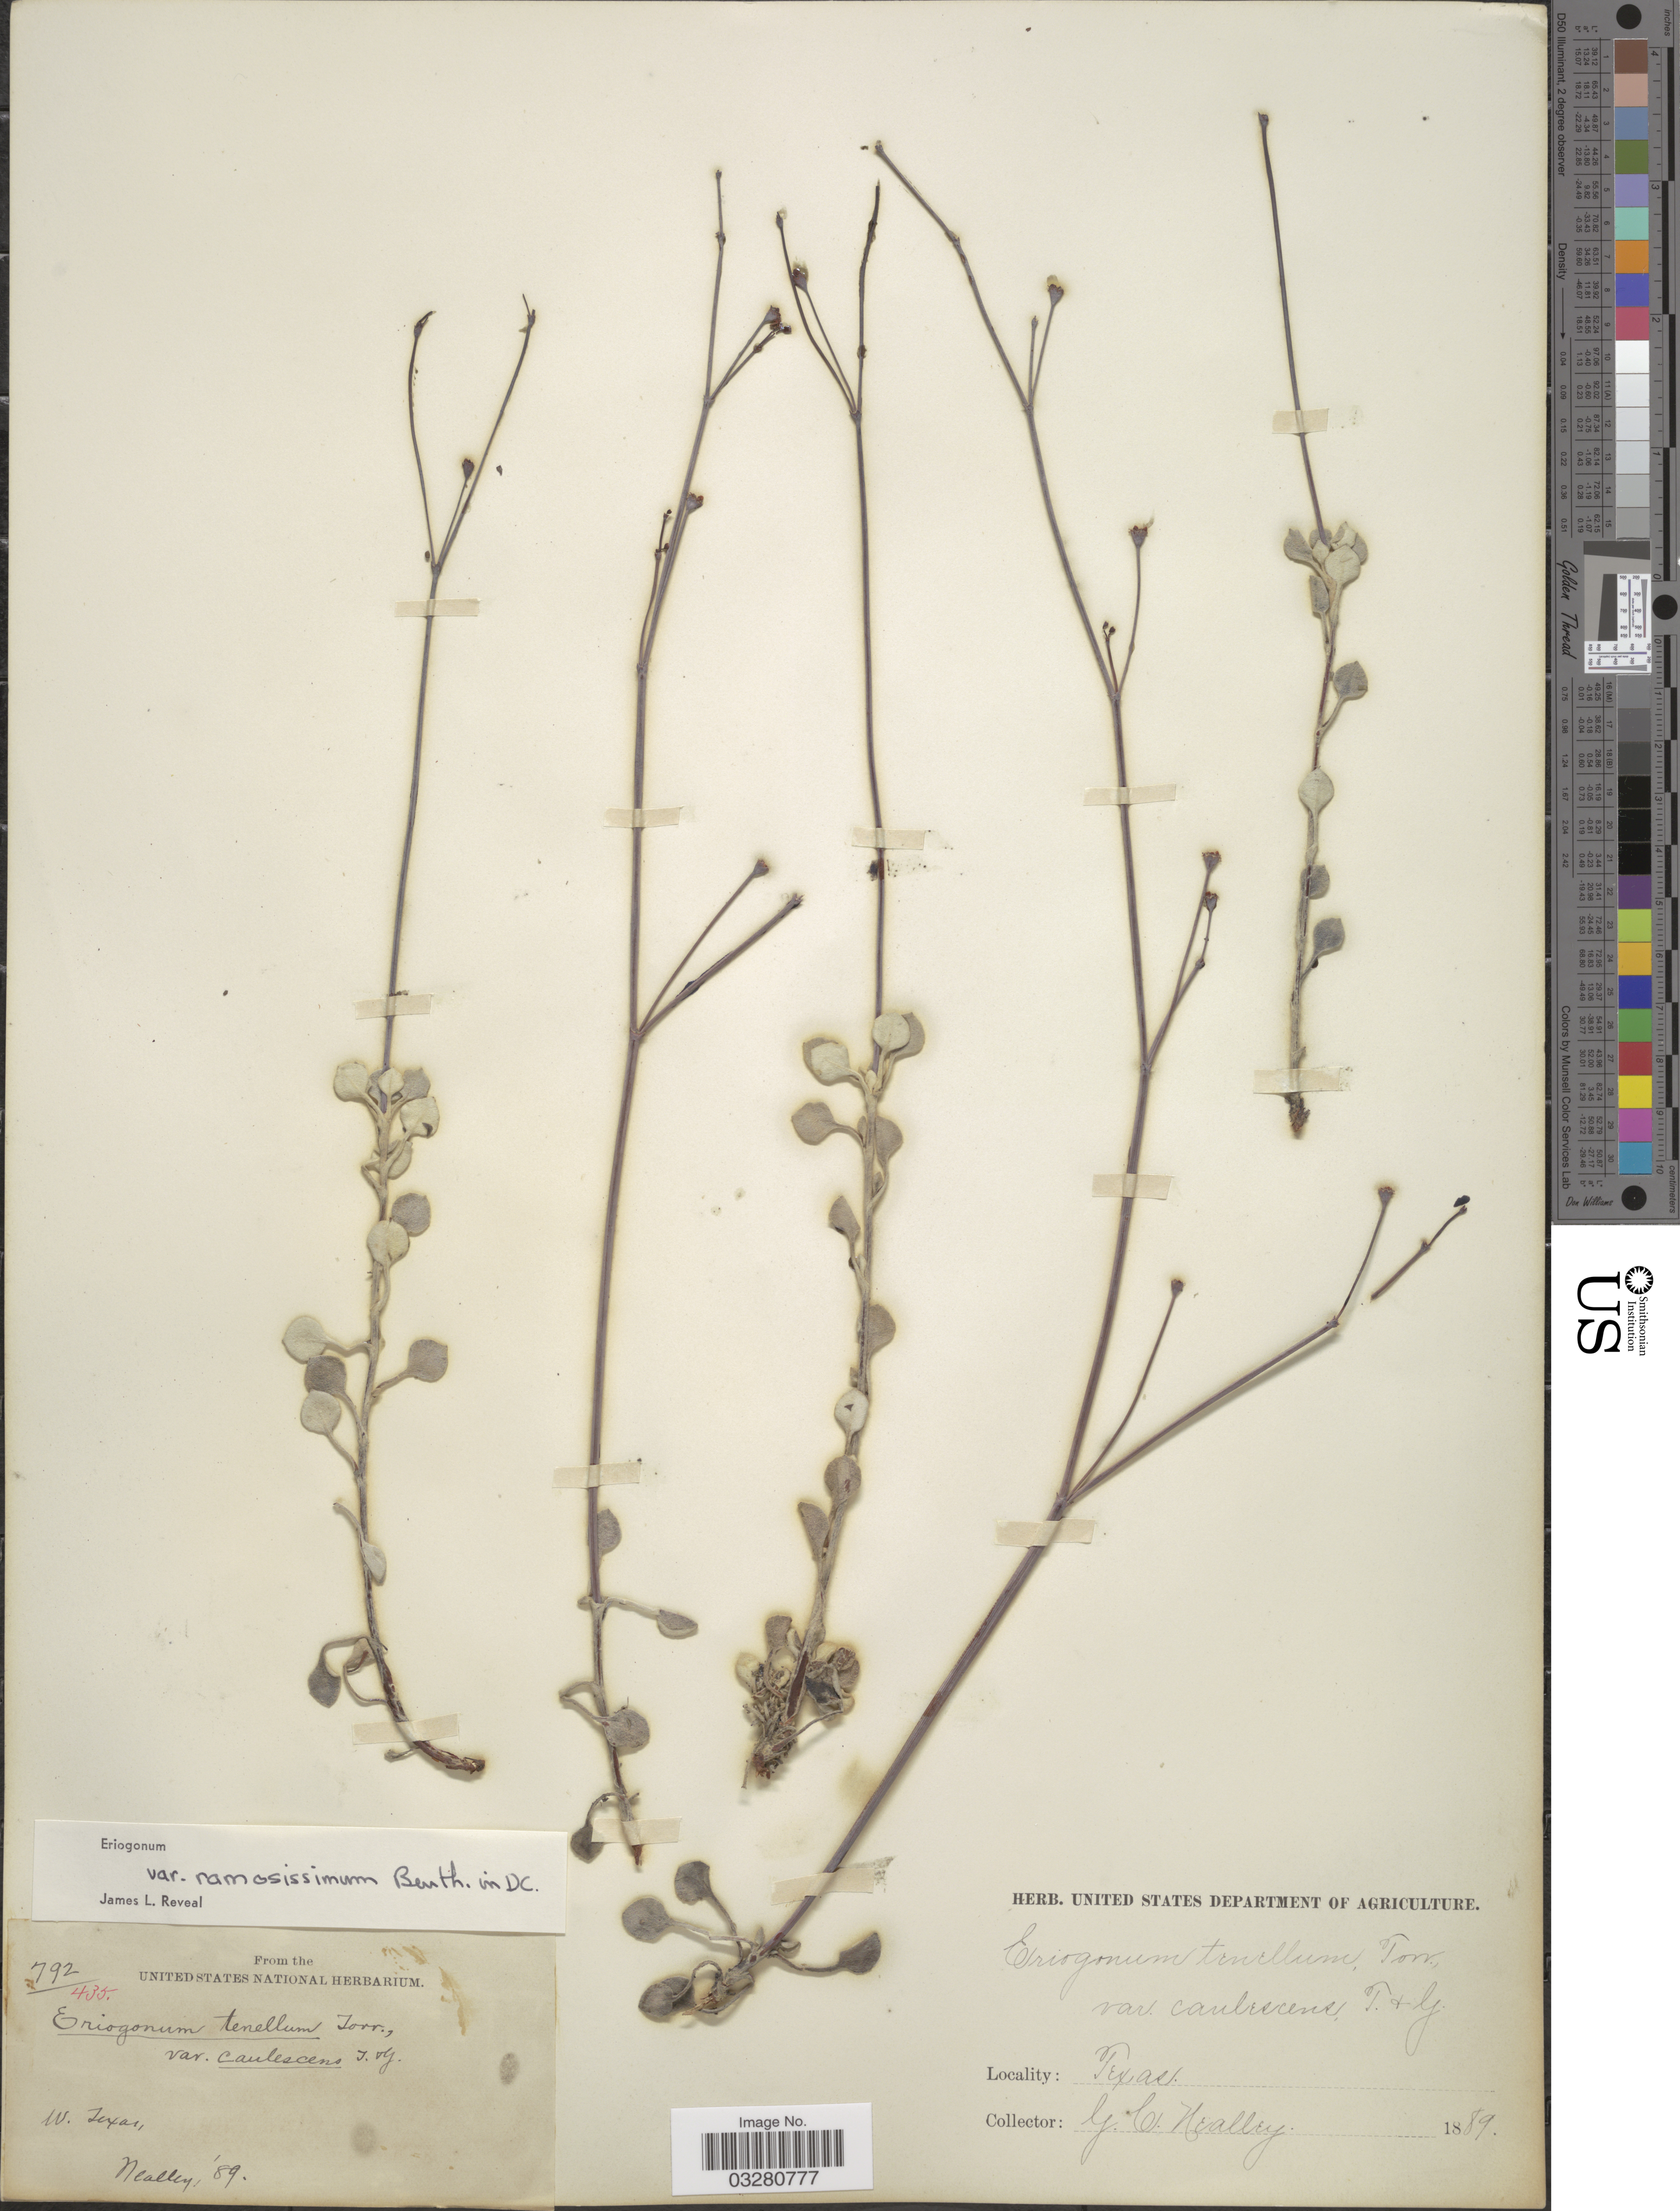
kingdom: Plantae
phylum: Tracheophyta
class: Magnoliopsida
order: Caryophyllales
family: Polygonaceae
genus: Eriogonum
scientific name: Eriogonum tenellum var. ramosissimum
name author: Benth. in DC.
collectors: G. Neally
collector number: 792/435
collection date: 1889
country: United States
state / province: Texas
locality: W. Texas.